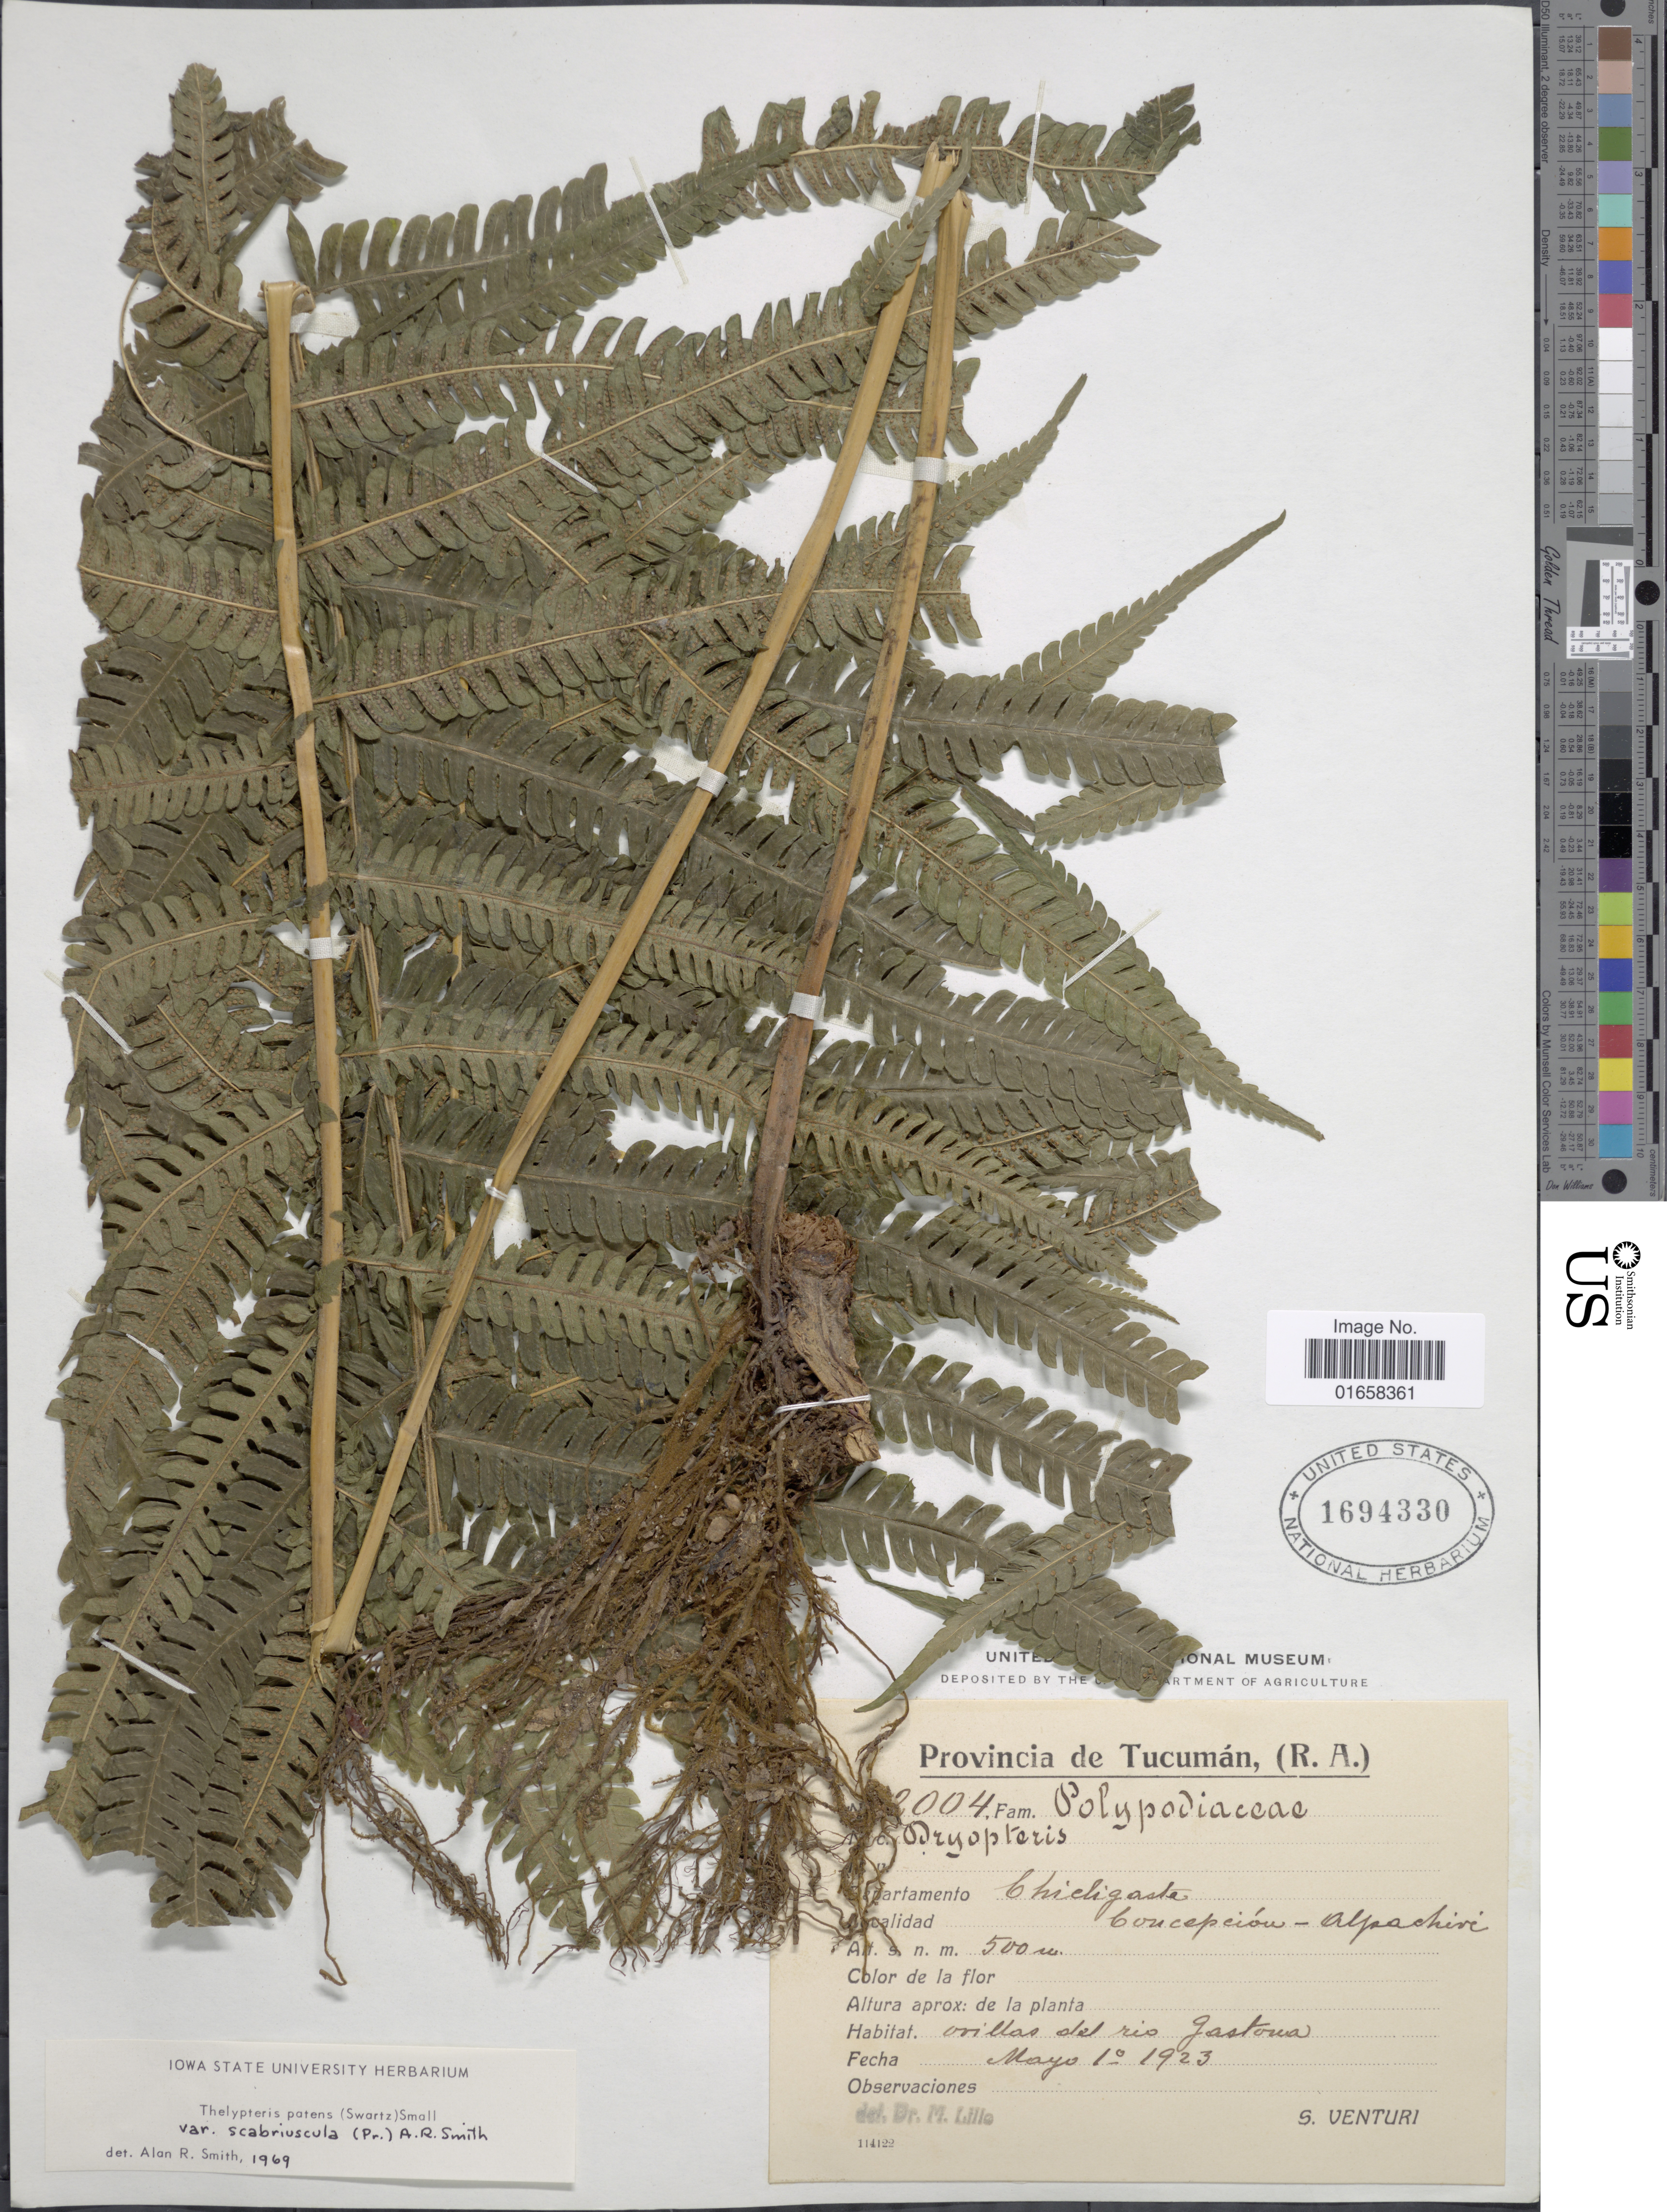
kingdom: Plantae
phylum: Tracheophyta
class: Polypodiopsida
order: Polypodiales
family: Thelypteridaceae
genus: Christella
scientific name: Christella patens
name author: (Sw.) Holttum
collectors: S. Venturi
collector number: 2004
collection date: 1923-05-01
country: Argentina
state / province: Tucuman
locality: Departametno: Chicligasta. Concepcion-Alpachiri.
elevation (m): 500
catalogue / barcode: US 1694330